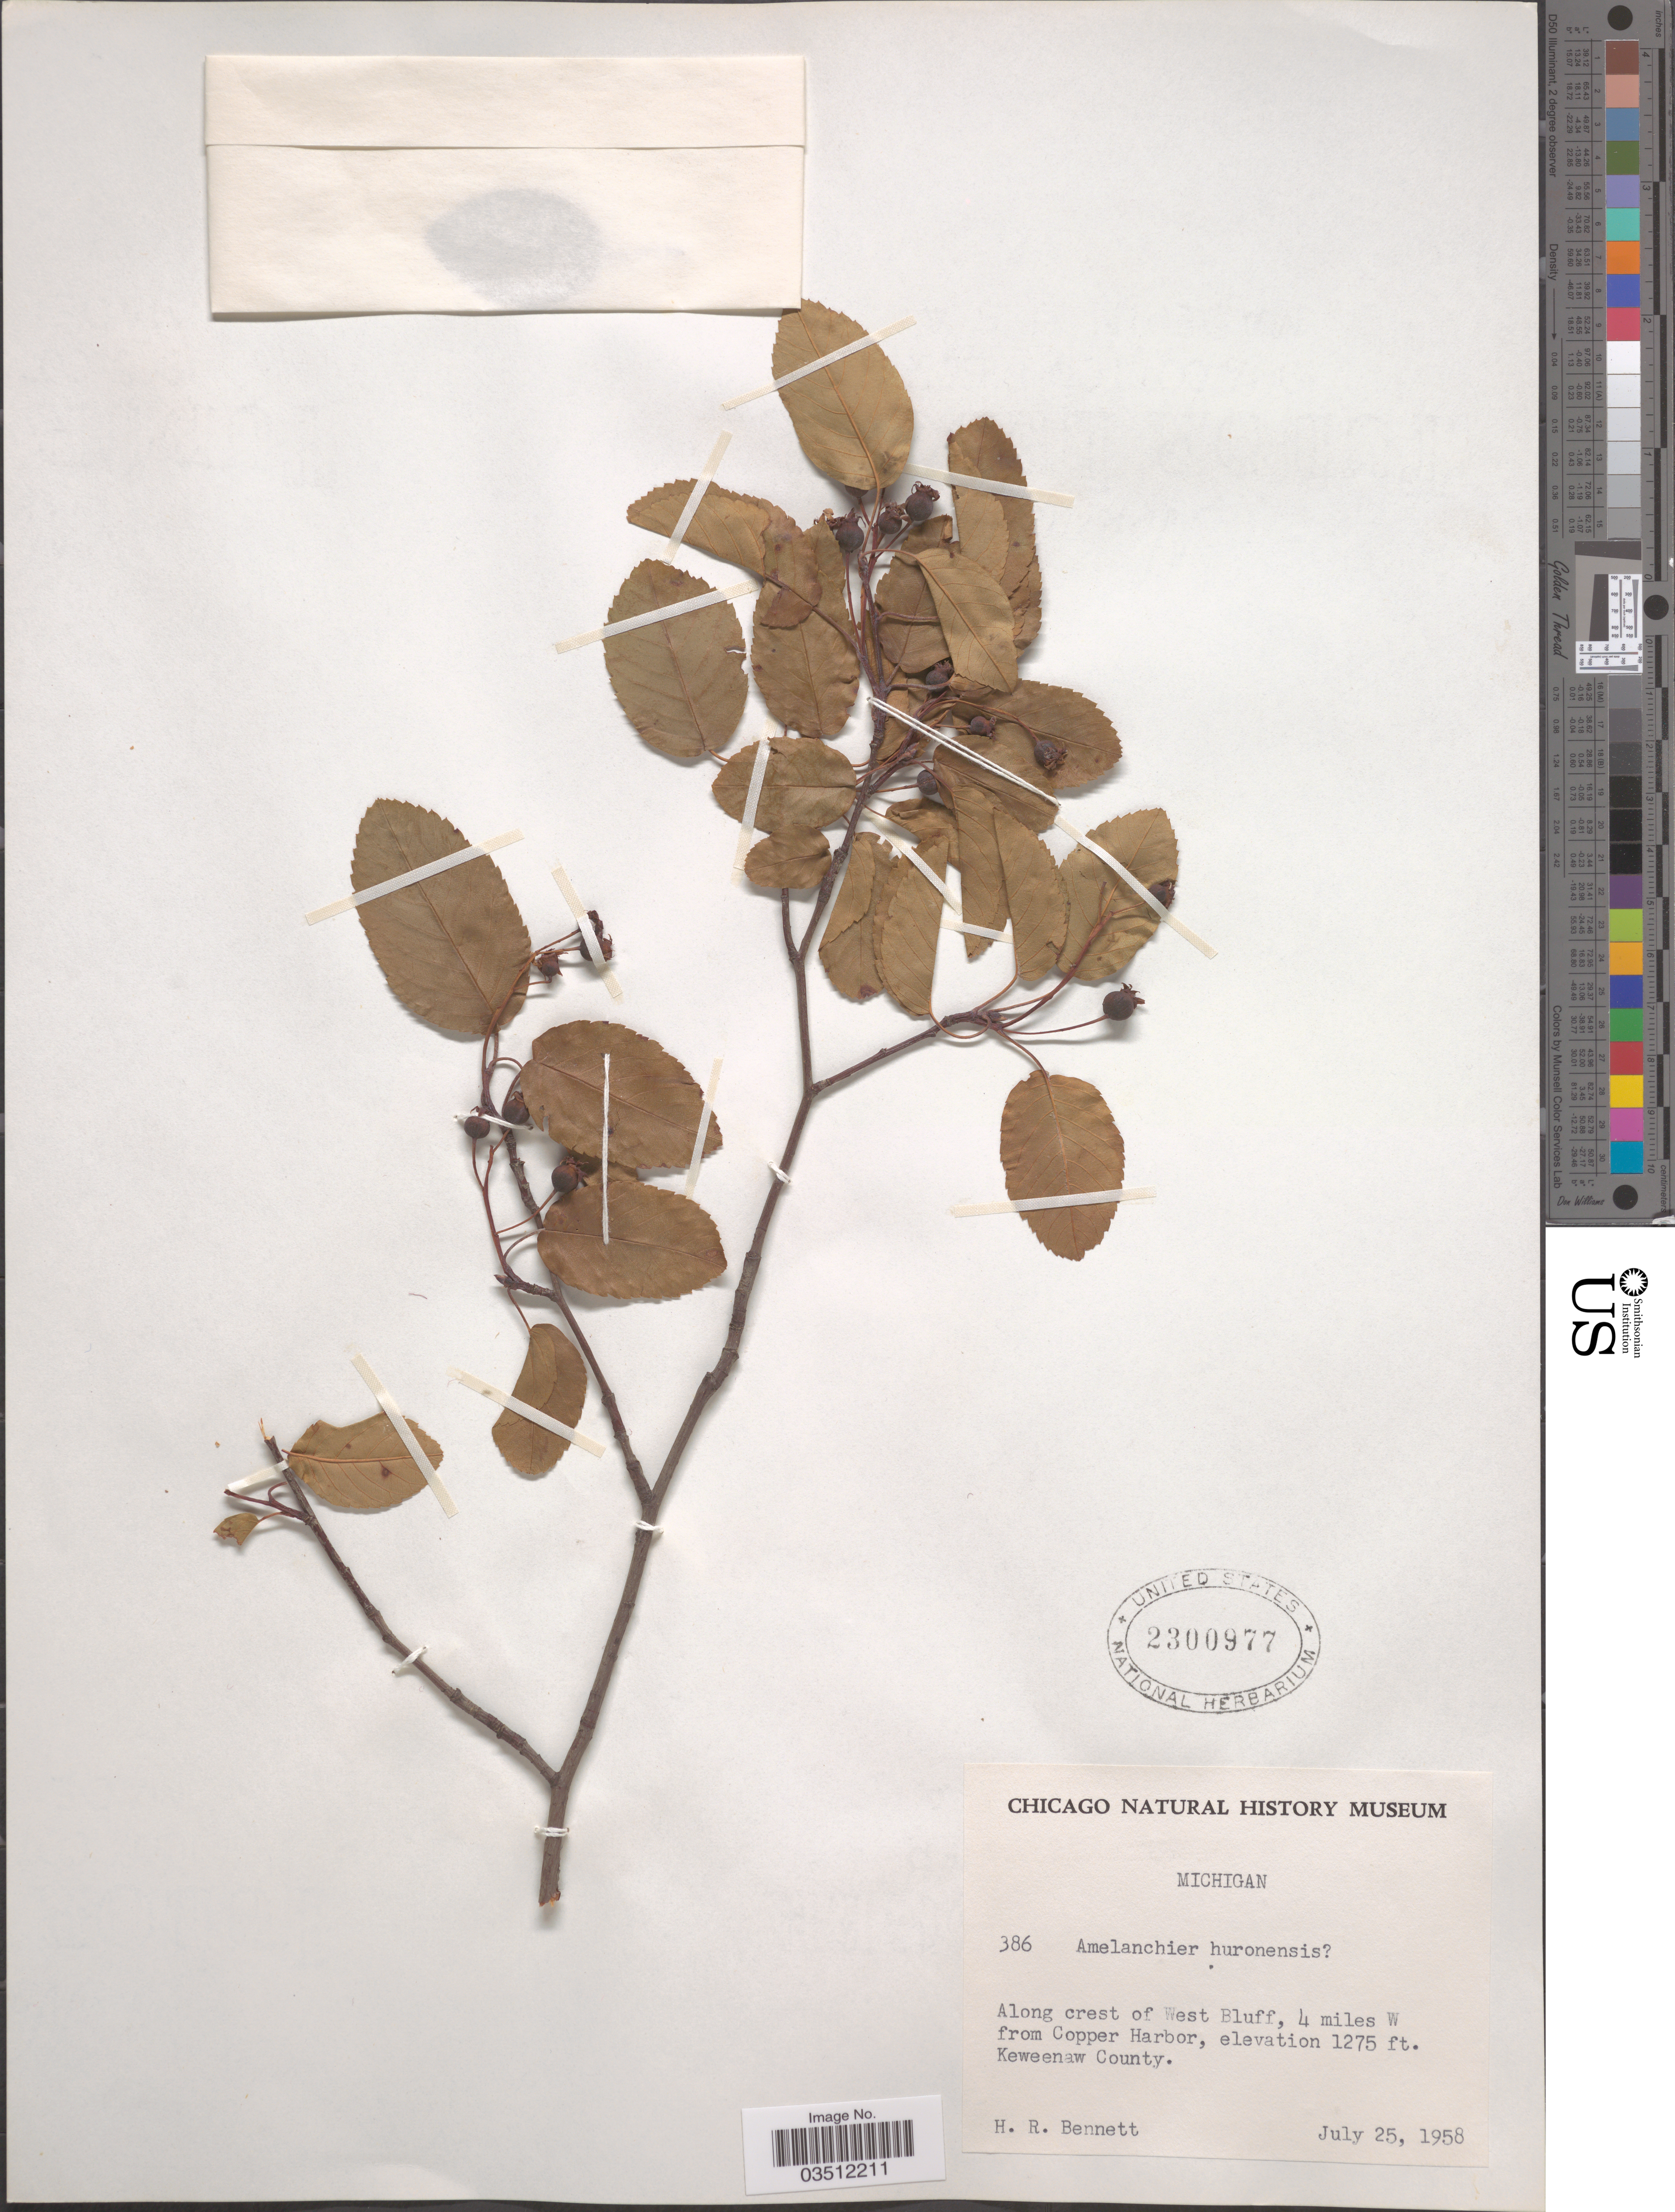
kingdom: Plantae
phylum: Tracheophyta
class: Magnoliopsida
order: Rosales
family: Rosaceae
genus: Amelanchier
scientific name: Amelanchier huronensis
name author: Wiegand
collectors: H. R. Bennett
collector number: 386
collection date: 1958-07-25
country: United States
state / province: Michigan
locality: Along crest of West Bluff, 4 miles W from Copper Harbor, Keweenaw County.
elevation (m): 389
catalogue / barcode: US 2300977